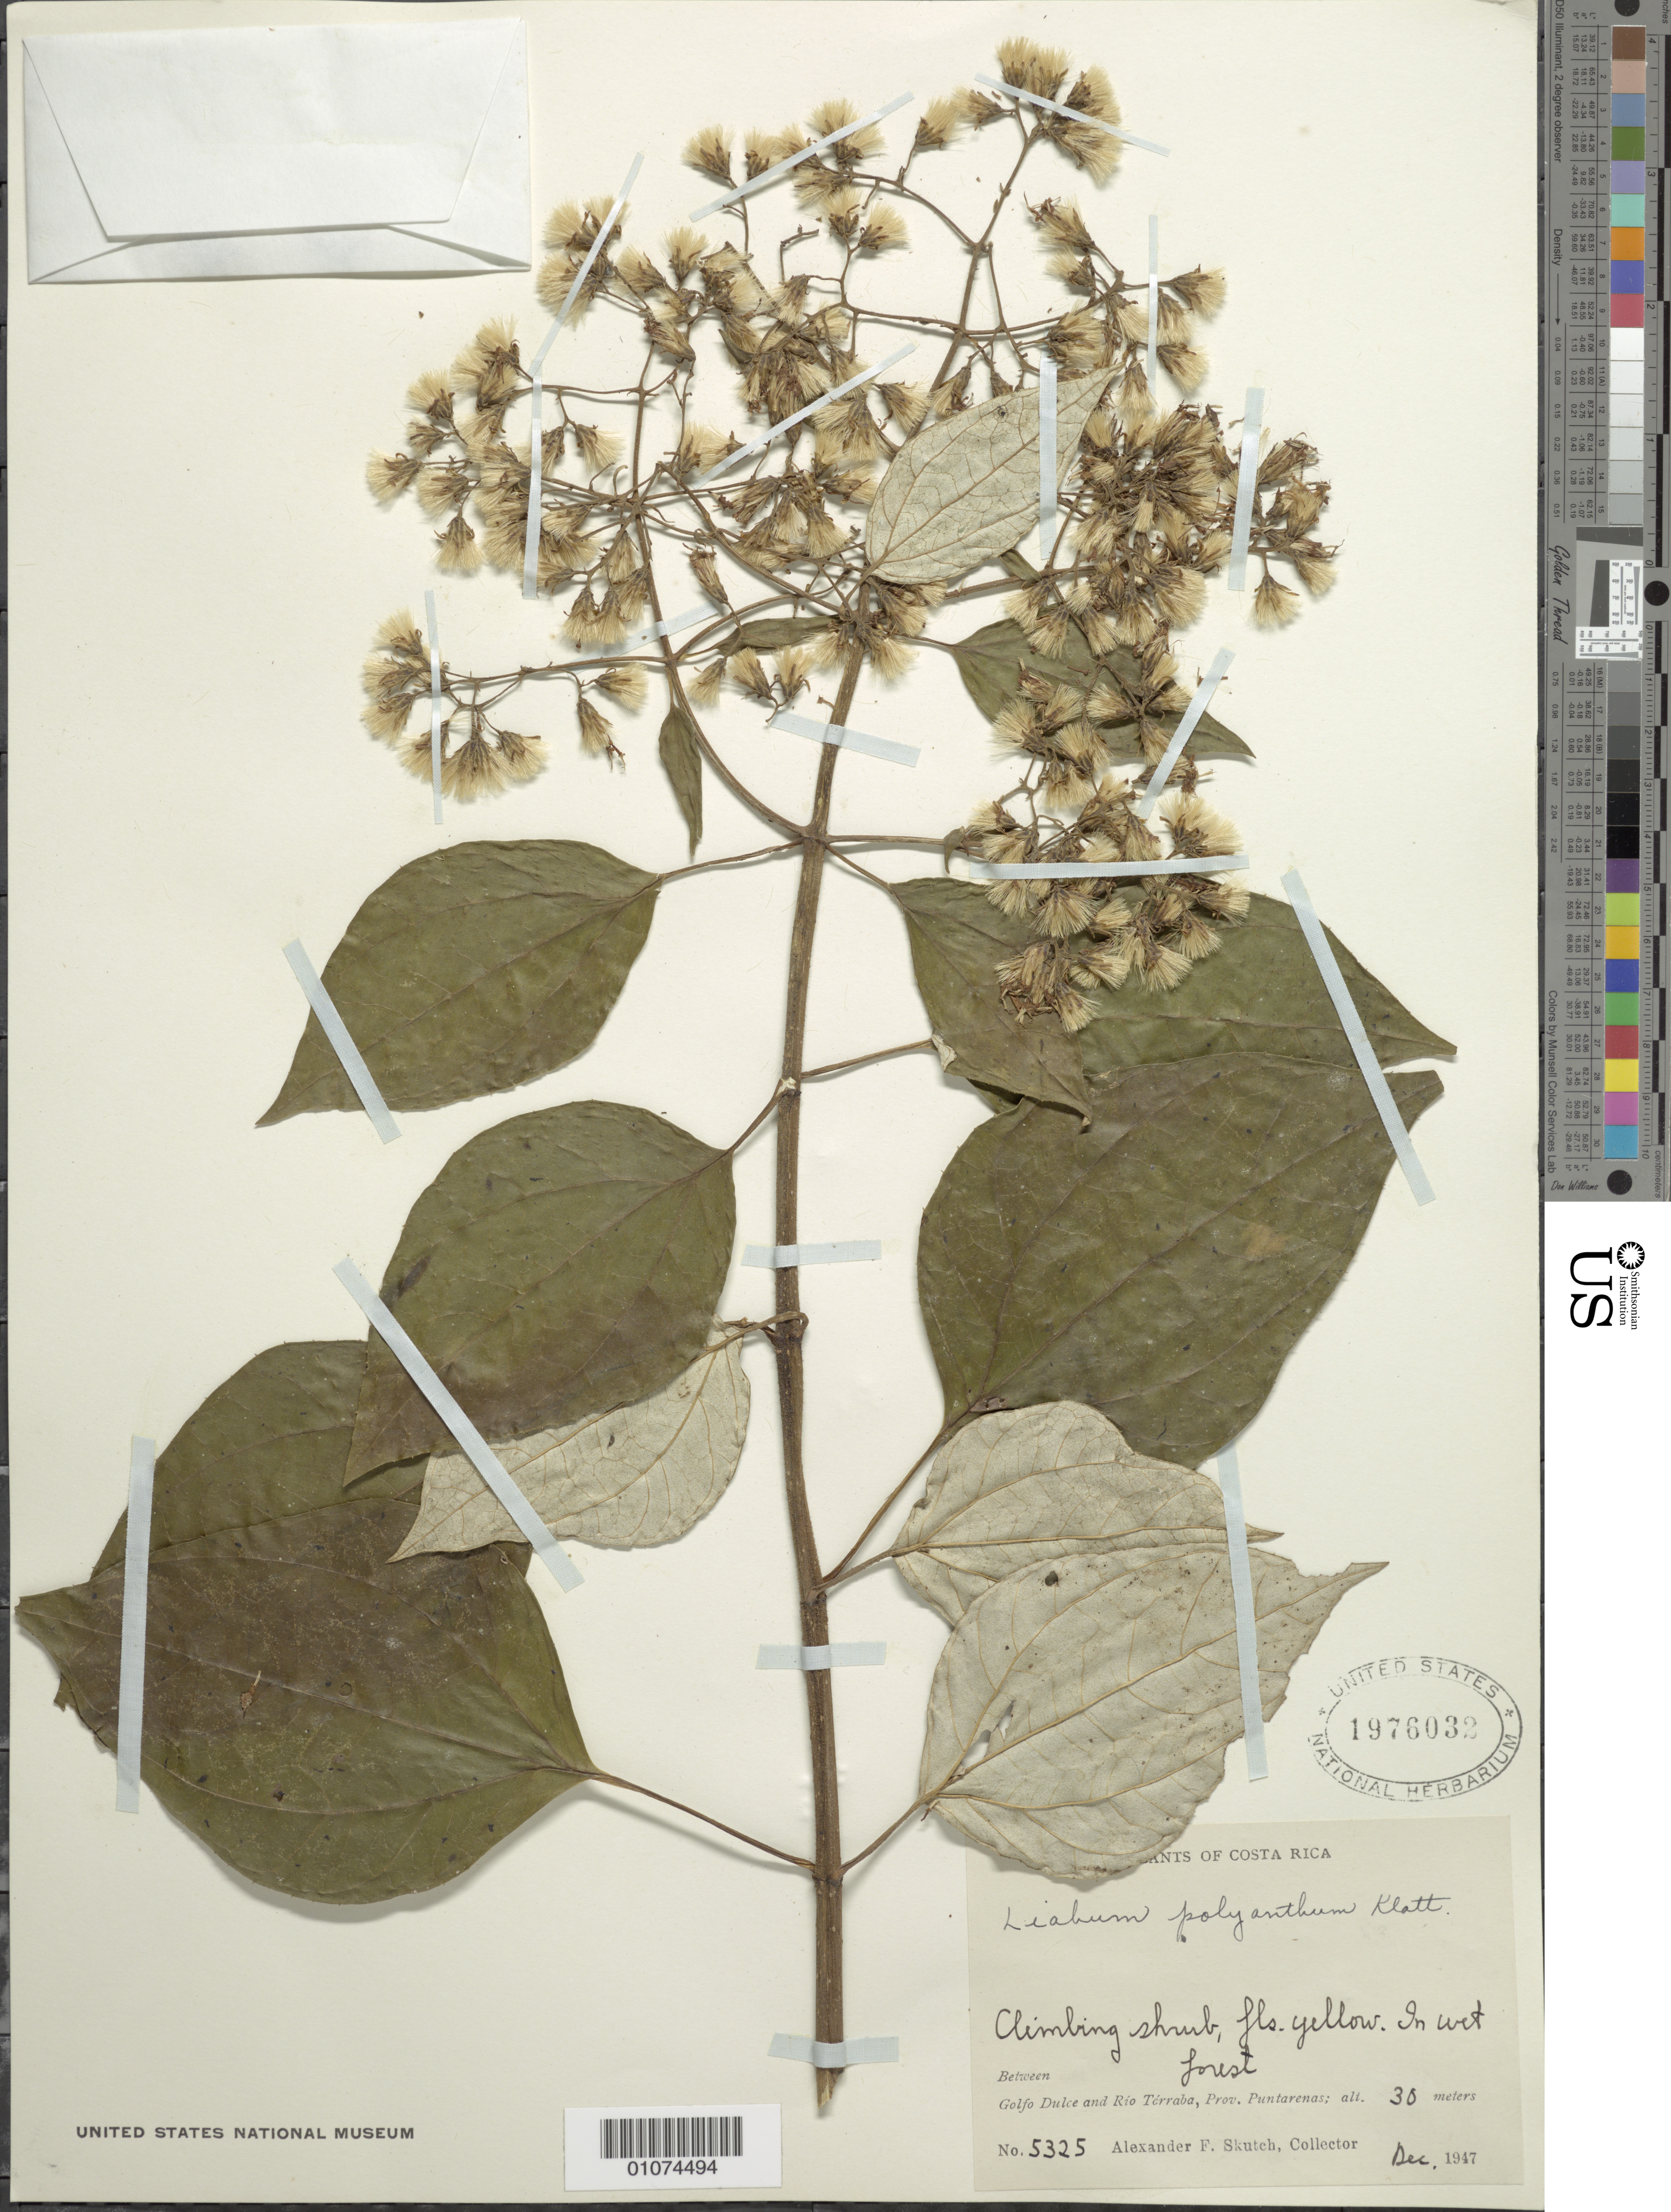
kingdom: Plantae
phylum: Tracheophyta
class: Magnoliopsida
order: Asterales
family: Asteraceae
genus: Sinclairia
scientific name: Sinclairia polyantha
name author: (Klatt) Rydb.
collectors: A. F. Skutch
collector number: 5325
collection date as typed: December 1947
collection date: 1947-12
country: Costa Rica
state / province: Puntarenas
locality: Golfo Dulce and Rio Terraba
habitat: Wet forest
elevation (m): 30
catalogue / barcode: US 1976032